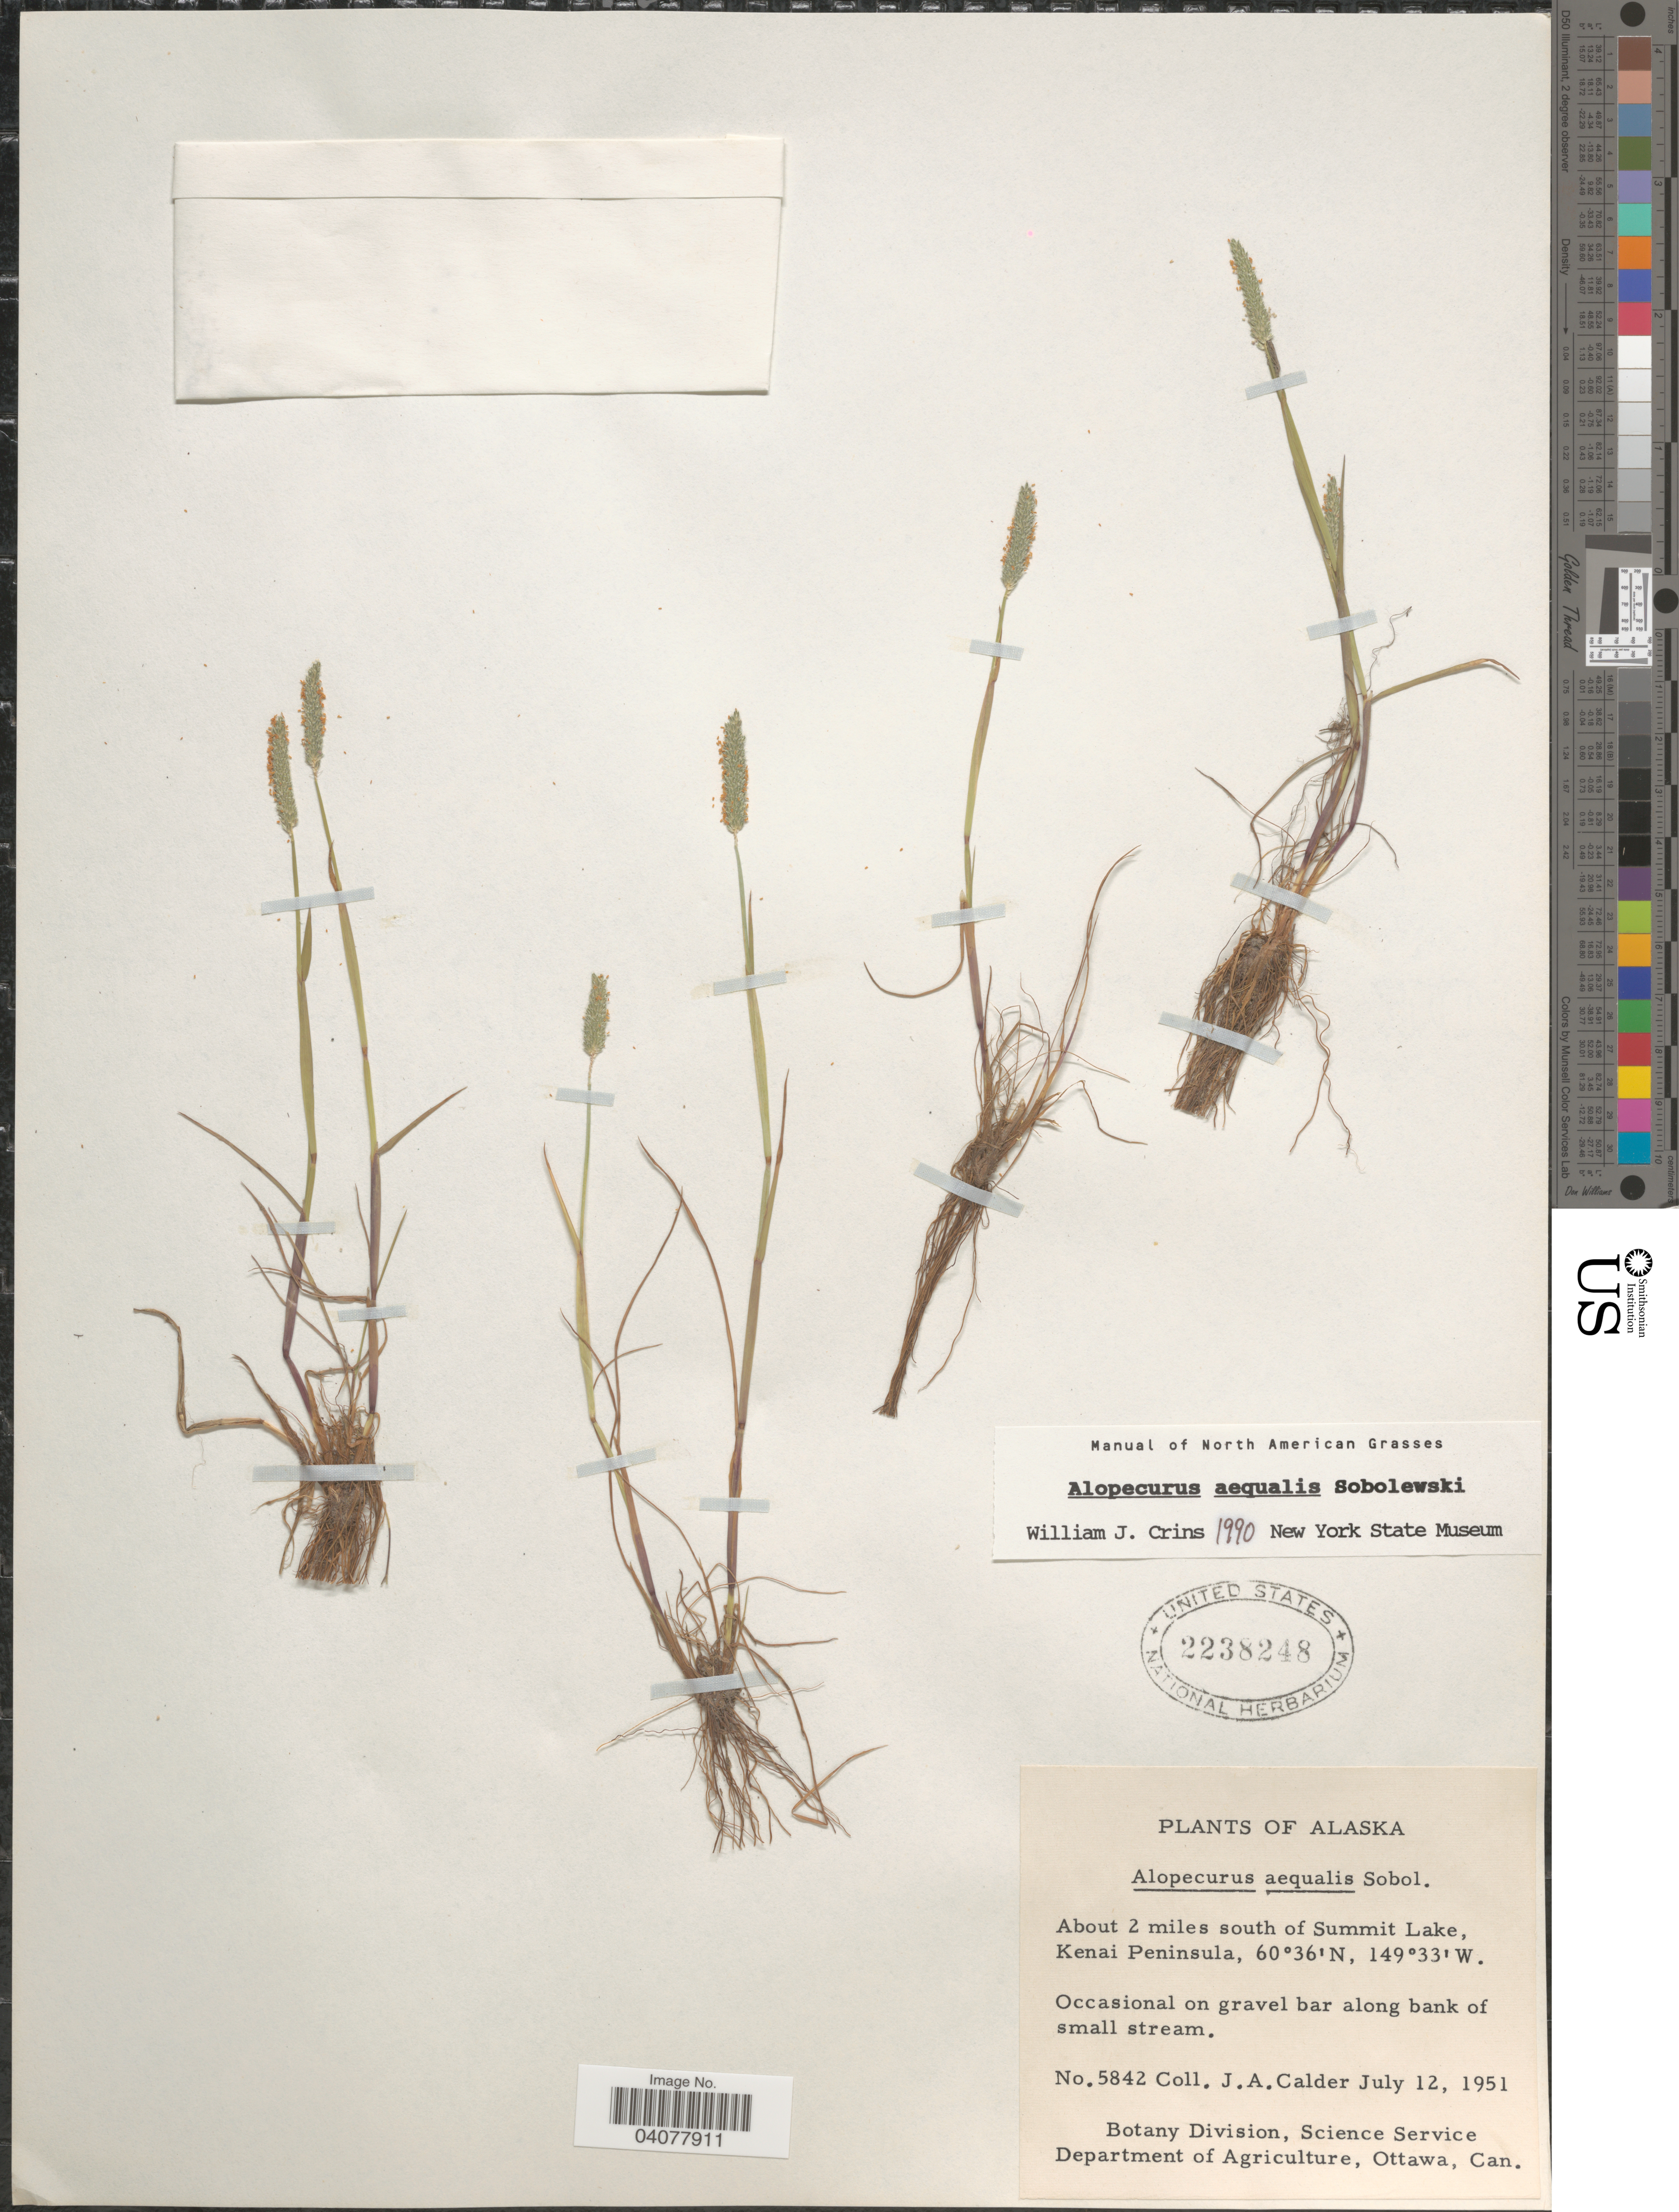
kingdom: Plantae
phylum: Tracheophyta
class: Liliopsida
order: Poales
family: Poaceae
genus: Alopecurus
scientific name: Alopecurus aequalis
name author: Sobol.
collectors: J. A. Calder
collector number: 5842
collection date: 1951-07-12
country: United States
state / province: Alaska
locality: About 2 miles south of Summit Lake, Kenai Peninsula.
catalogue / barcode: US 2238248